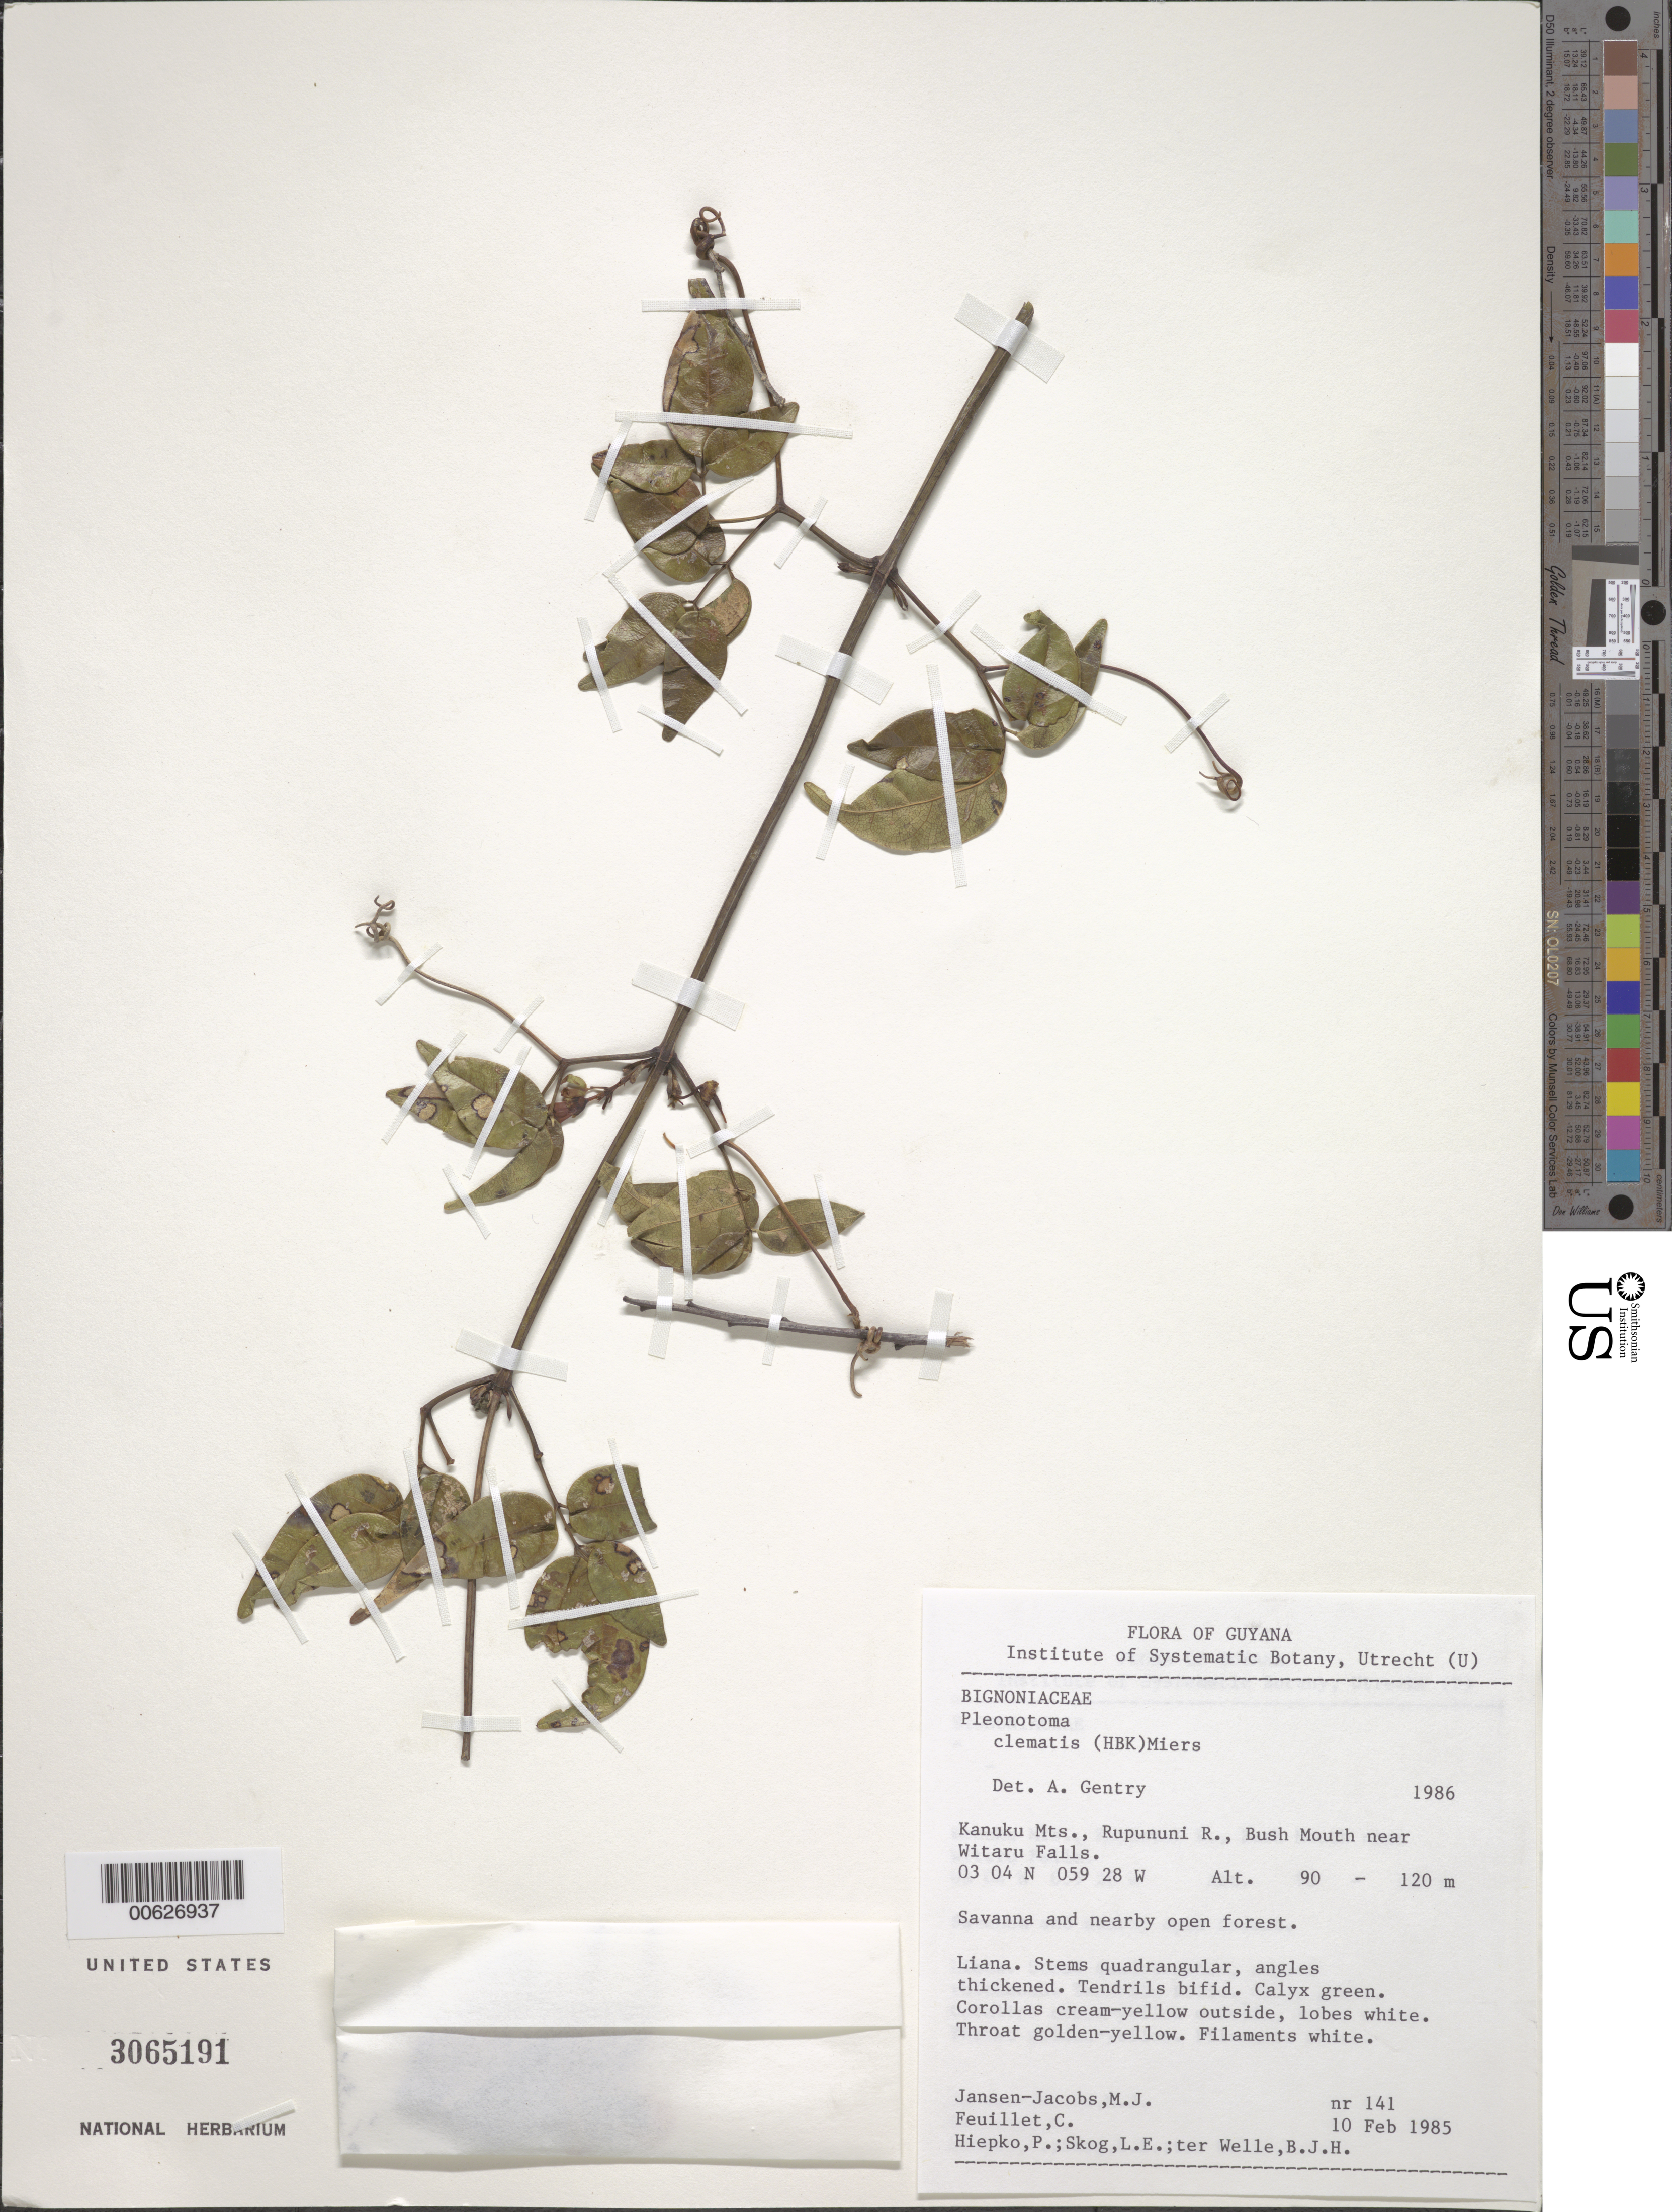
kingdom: Plantae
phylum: Tracheophyta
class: Magnoliopsida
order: Lamiales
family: Bignoniaceae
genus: Pleonotoma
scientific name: Pleonotoma clematis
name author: (Kunth) Miers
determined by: Gentry, A. H.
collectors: M. J. Jansen-Jacobs, C. Feuillet, P. H. Hiepko, L. E. Skog & B. Welle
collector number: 141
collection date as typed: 10-Feb-85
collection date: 1985-02-10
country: Guyana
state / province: U. Takutu-U. Essequibo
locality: Kanuku Mts., Rupununi R., Bush Mouth near Witaru Falls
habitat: Savanna and nearby open forest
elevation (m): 90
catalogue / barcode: US 3065191